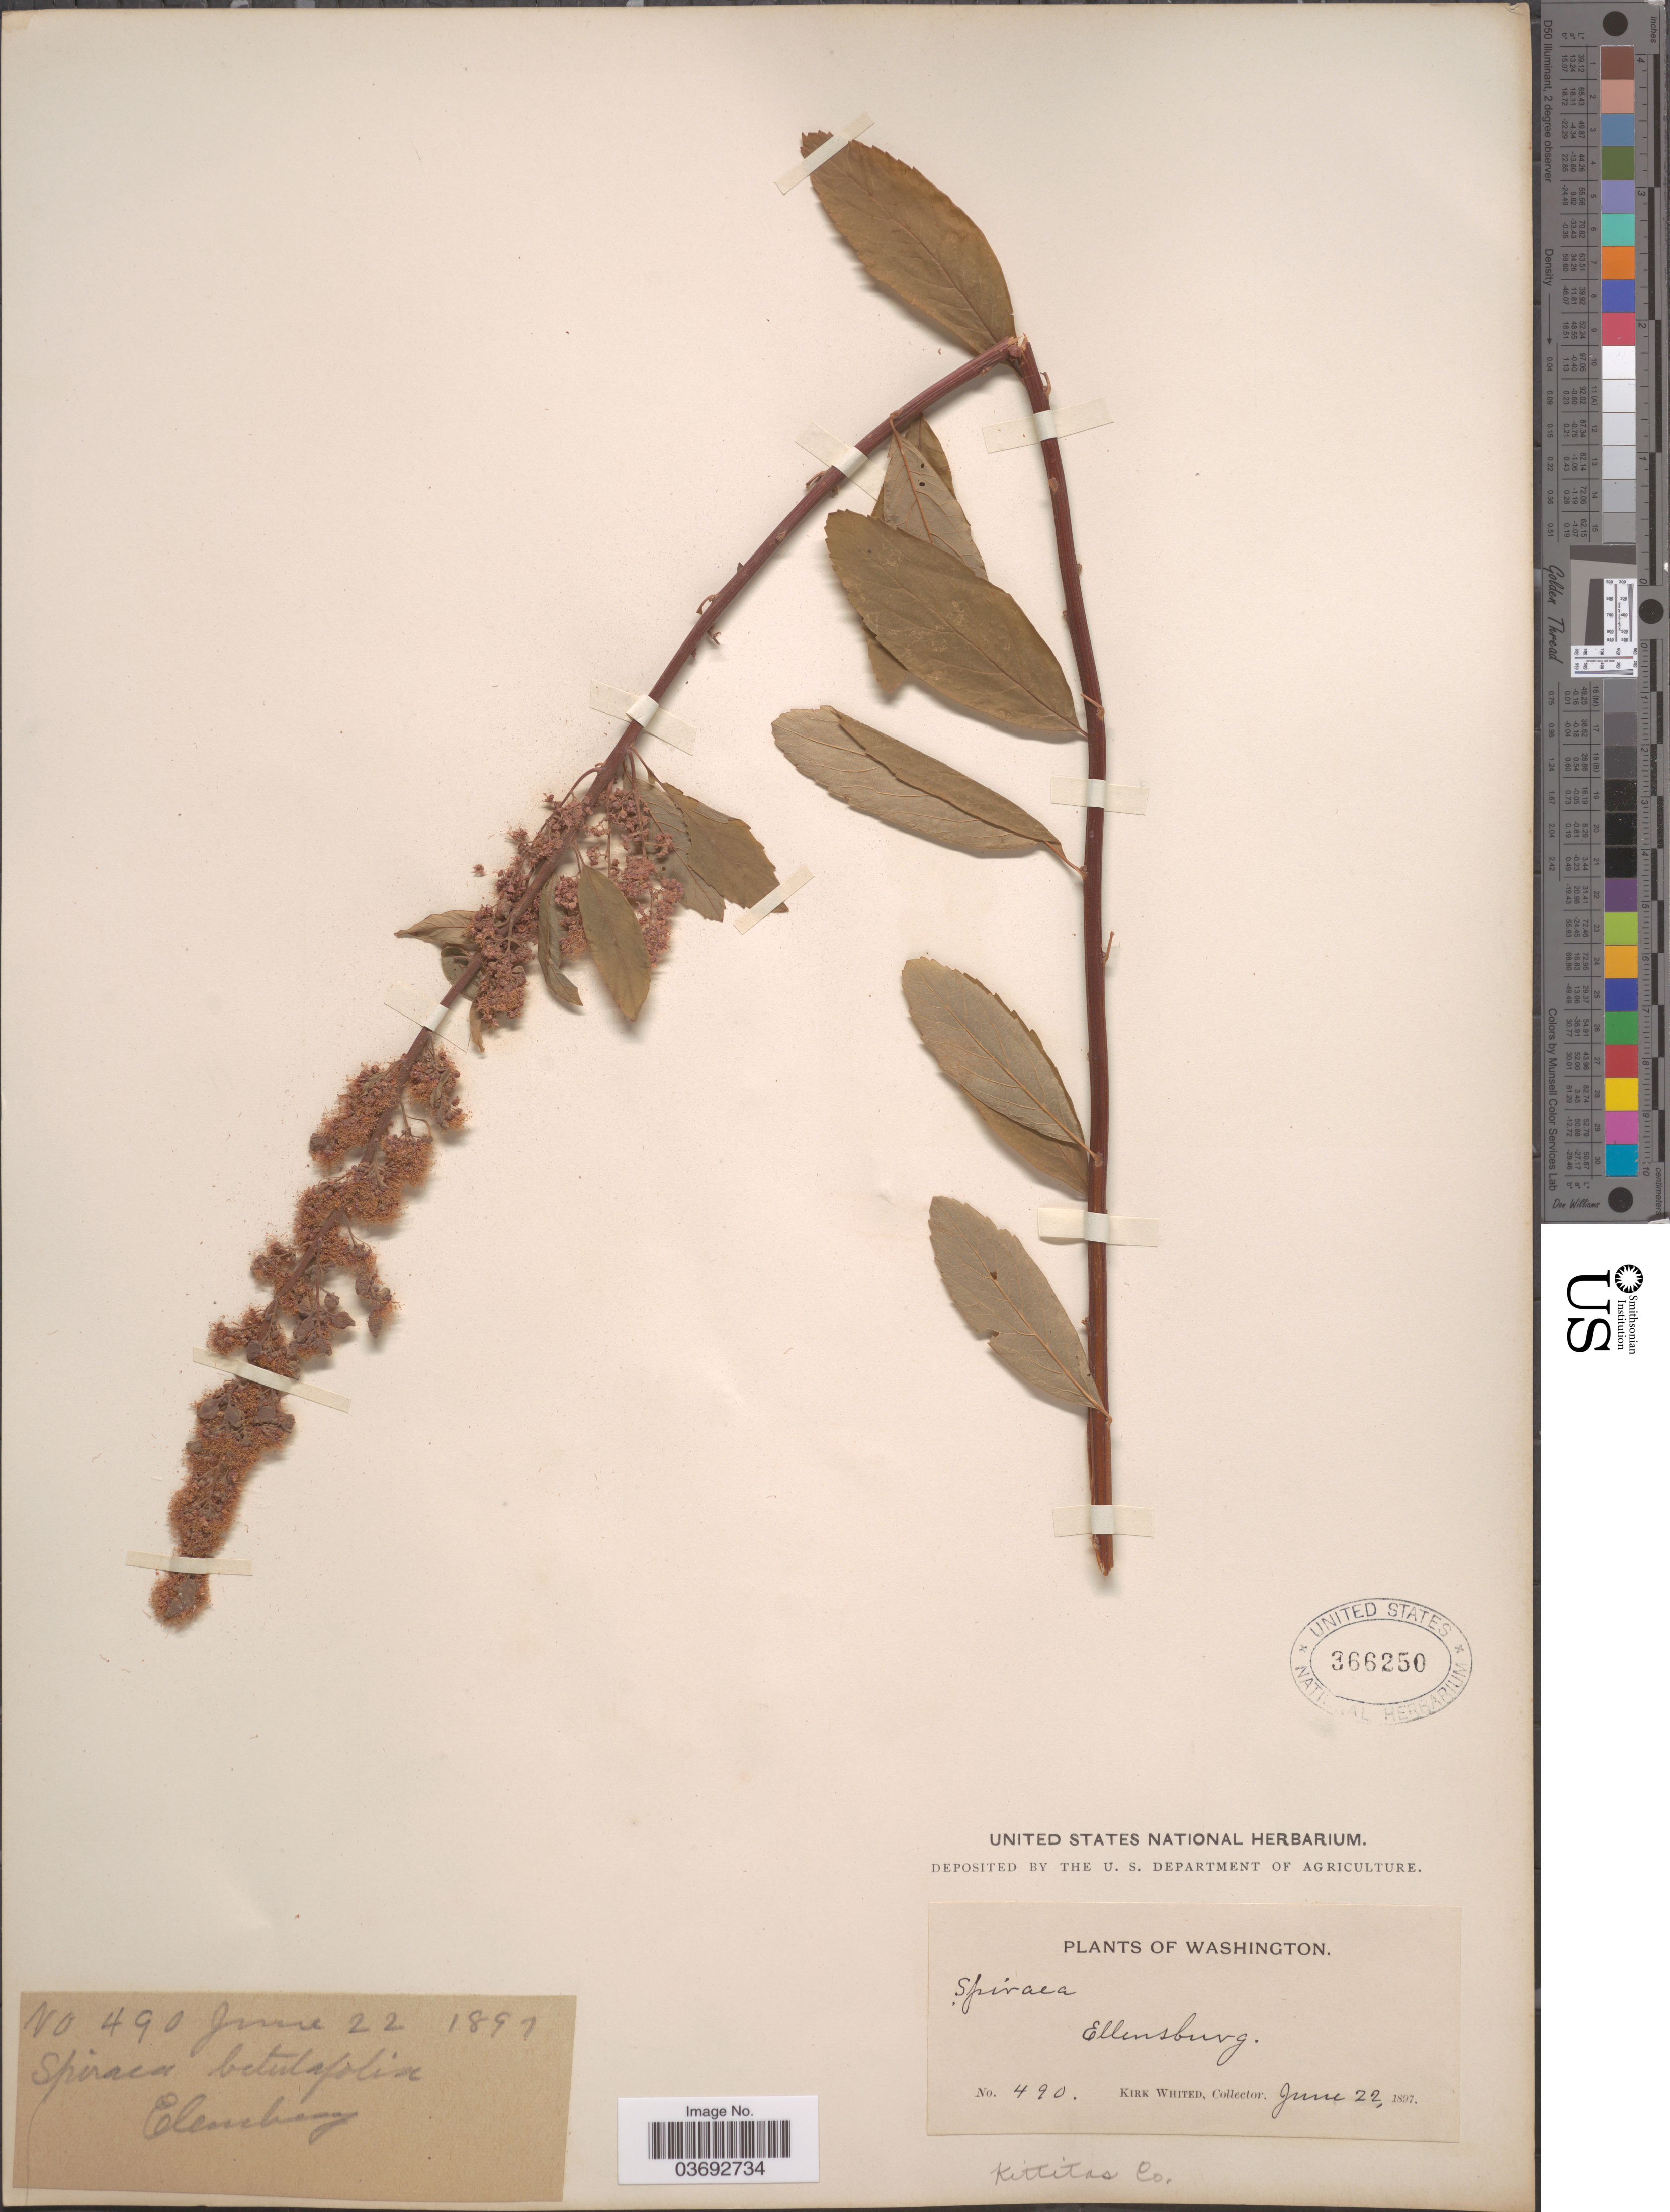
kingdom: Plantae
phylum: Tracheophyta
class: Magnoliopsida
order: Rosales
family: Rosaceae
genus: Spiraea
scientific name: Spiraea menziesii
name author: Hook.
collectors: K. Whited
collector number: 490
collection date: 1897-06-22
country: United States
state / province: Washington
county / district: Kittitas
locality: Ellensburg. Kittitas Co.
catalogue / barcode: US 366250